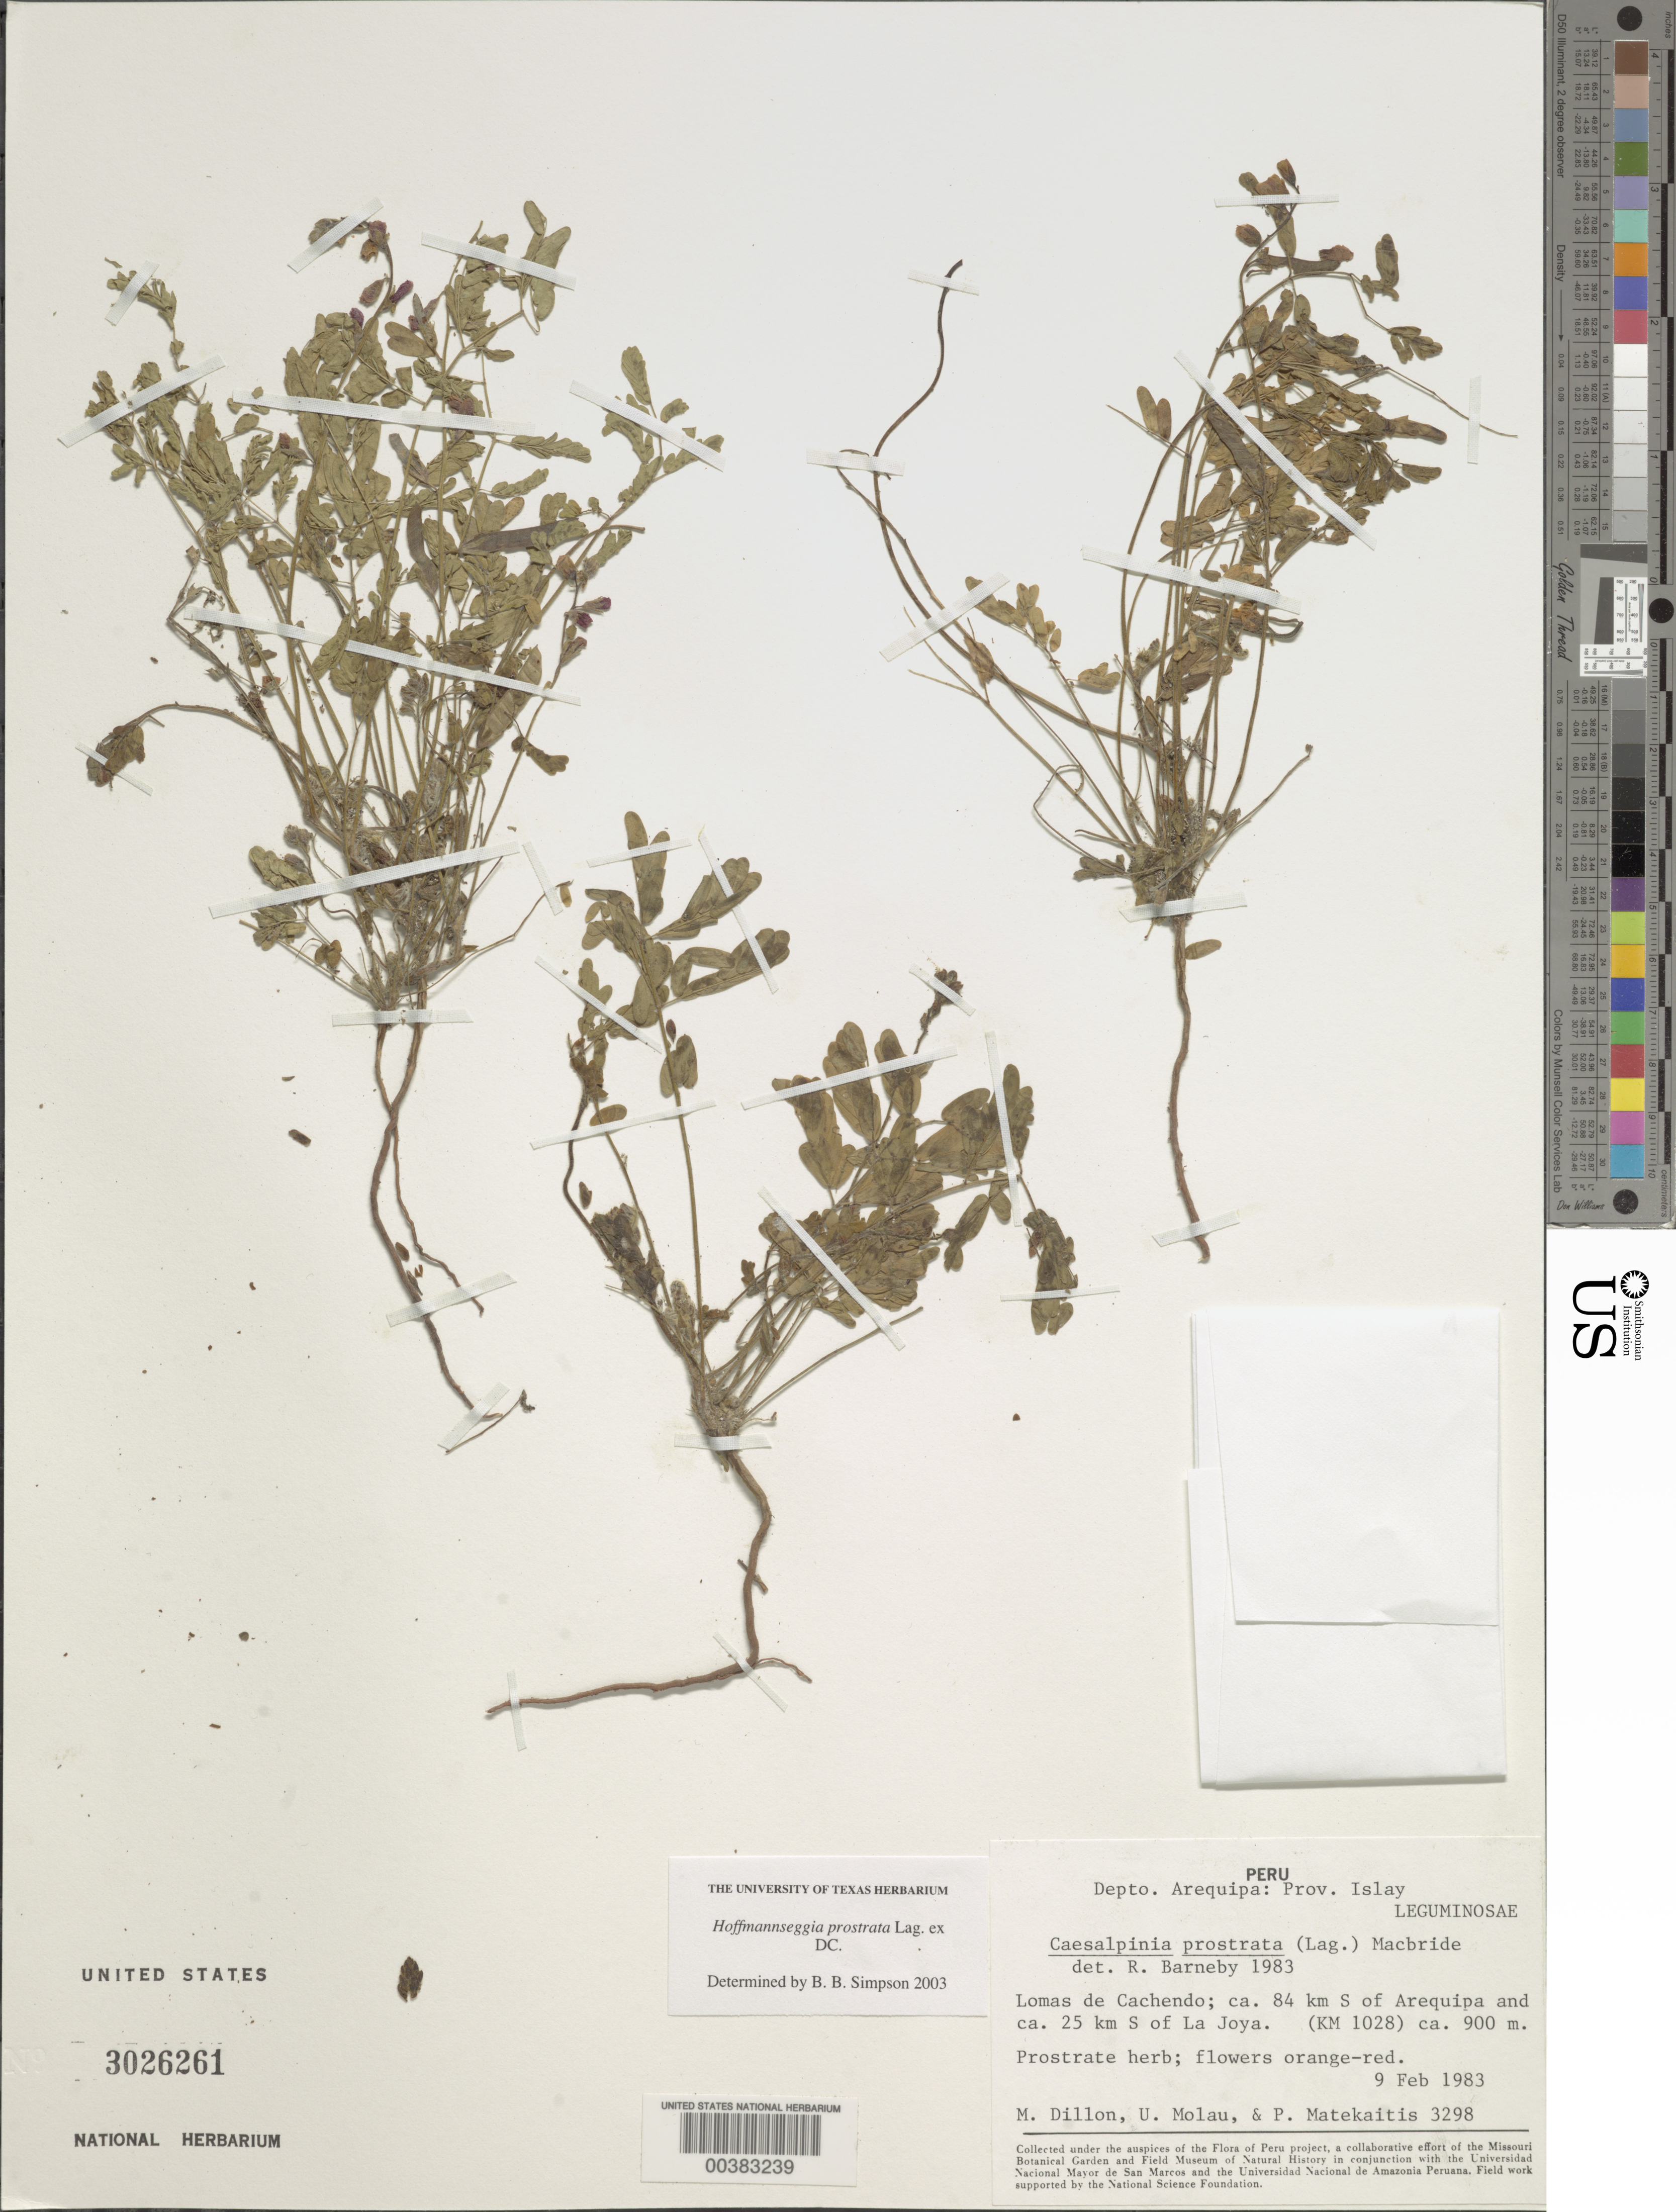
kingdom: Plantae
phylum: Tracheophyta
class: Magnoliopsida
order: Fabales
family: Fabaceae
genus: Hoffmannseggia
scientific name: Hoffmannseggia prostrata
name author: Lag. ex DC.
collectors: M. O. Dillon, U. Molau & P. Matekaitis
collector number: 3298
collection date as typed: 09 Feb 1983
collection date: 1983-02-09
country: Peru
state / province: Arequipa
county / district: Islay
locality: Lomas de Cachendo; ca. 84 km S of Arequipa and ca. 25 km S of La Joya (km 1028)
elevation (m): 900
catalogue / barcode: US 3026261